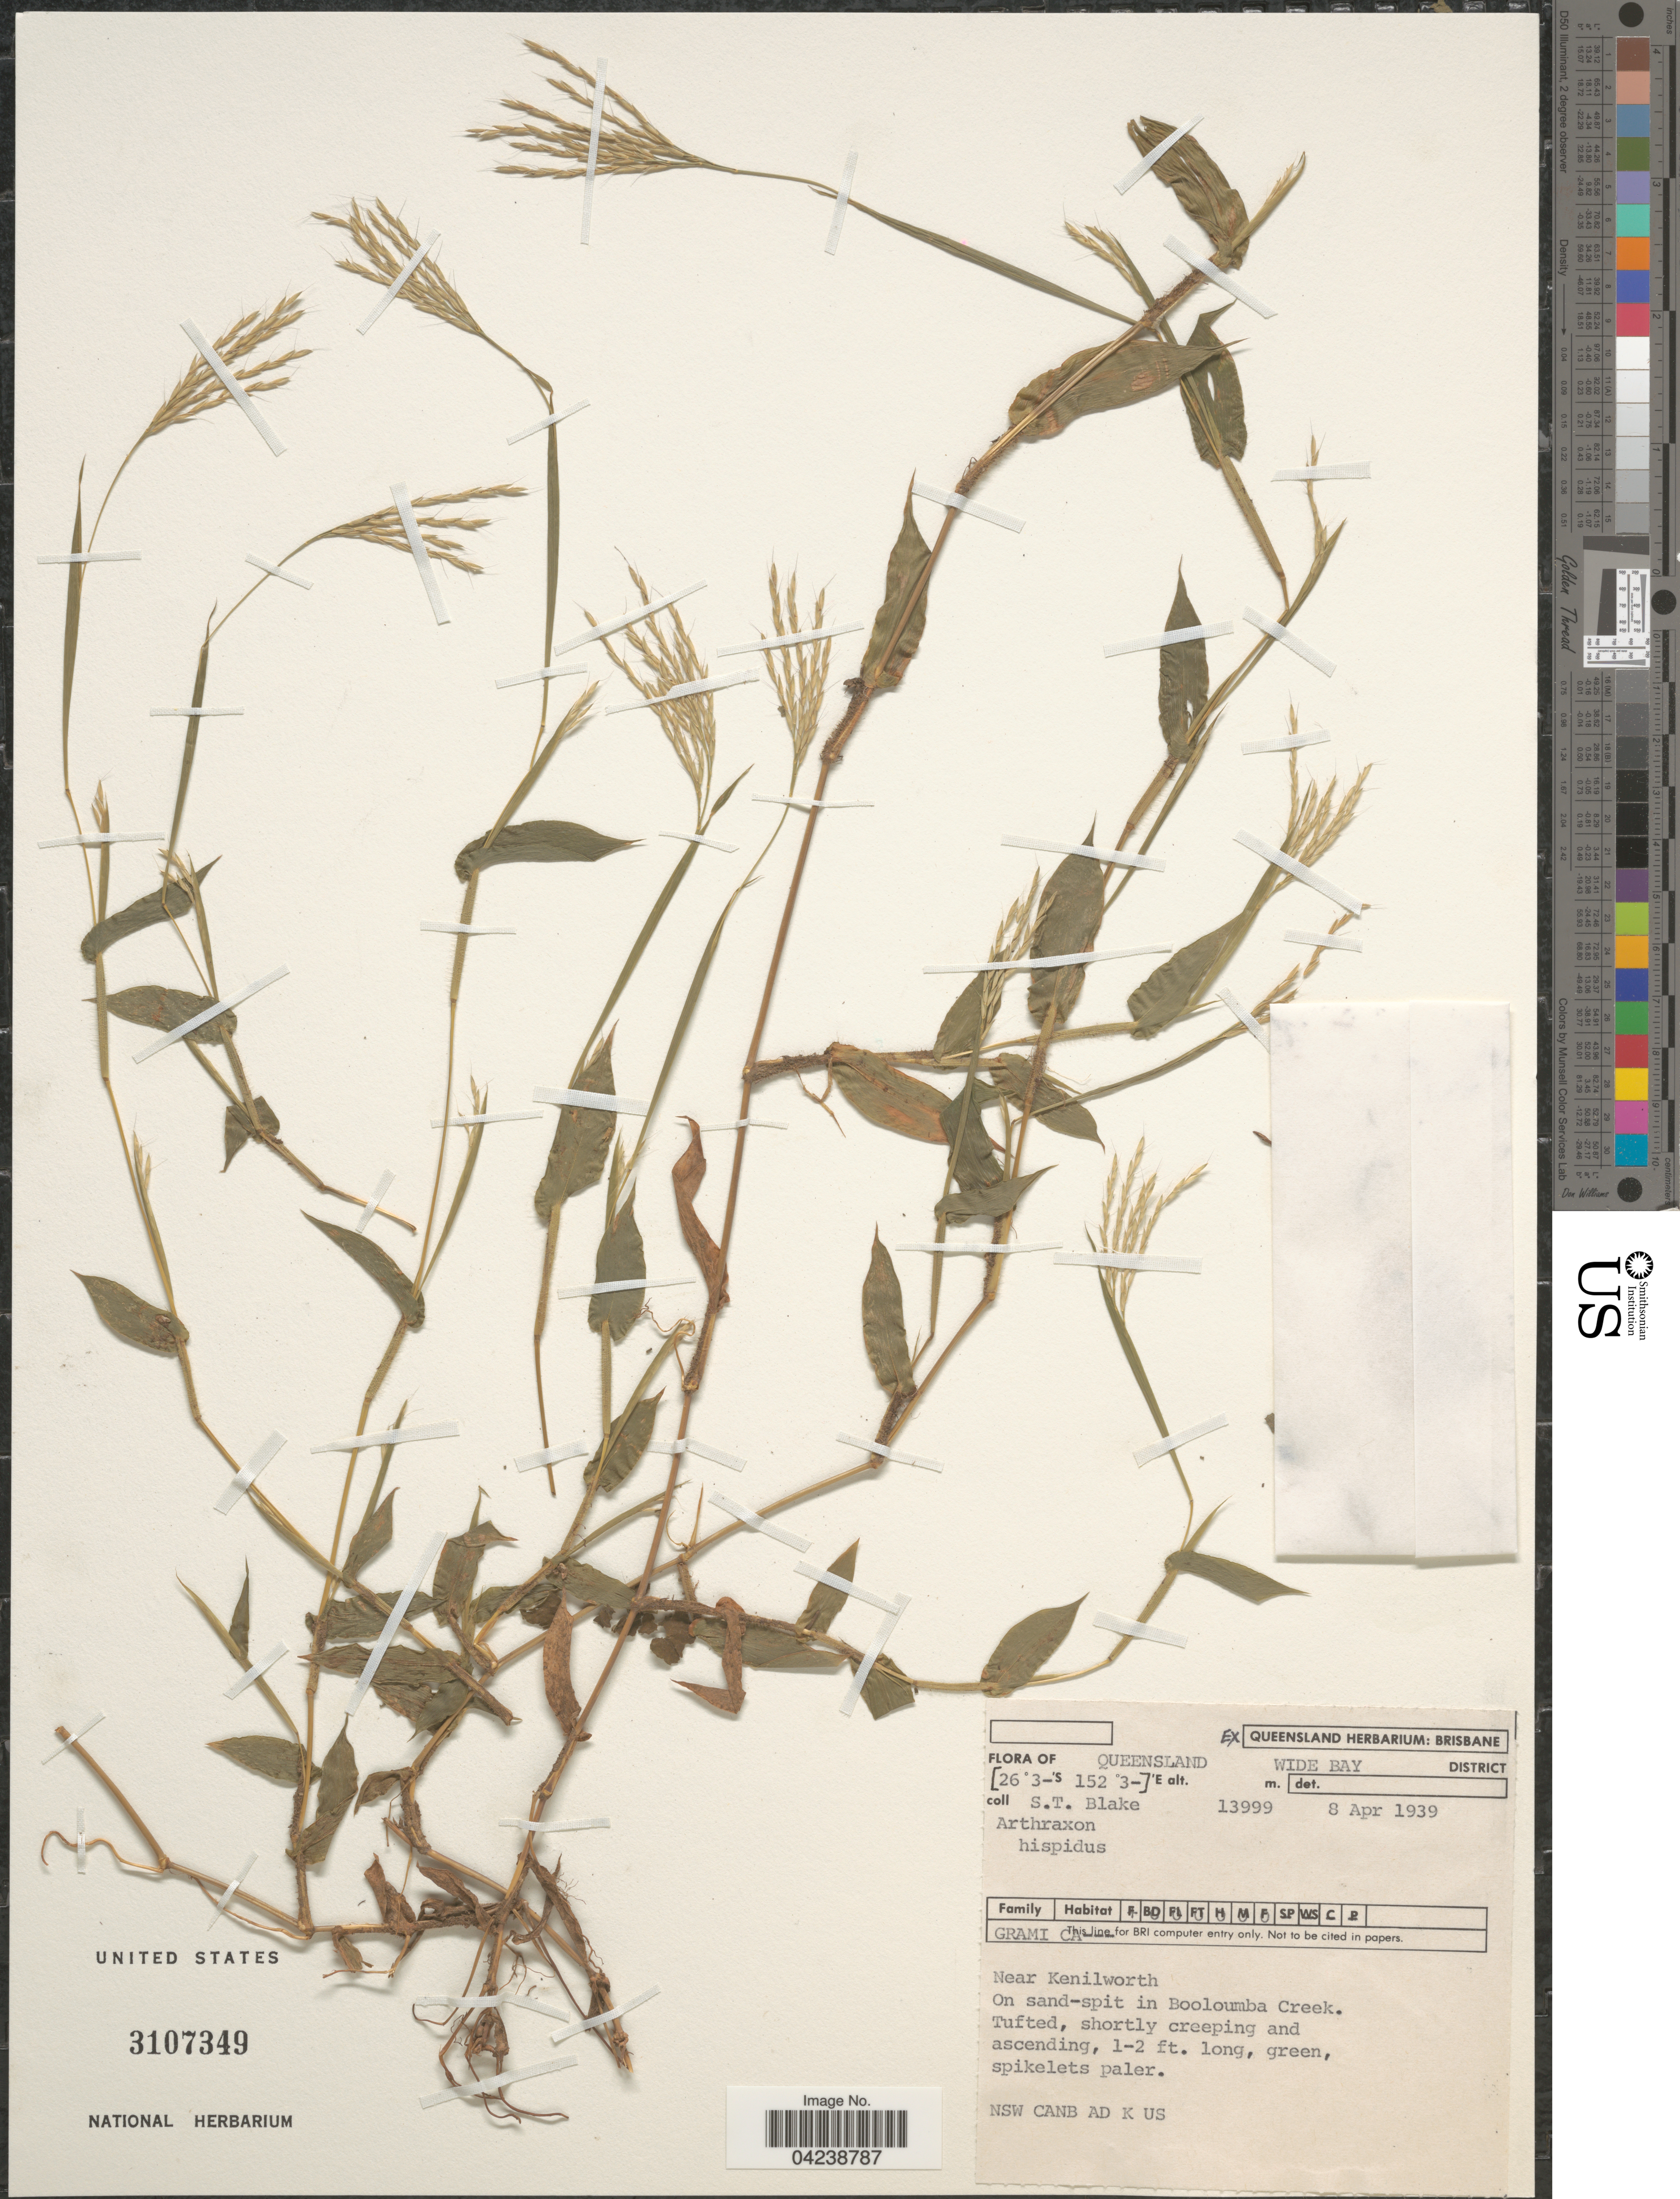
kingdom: Plantae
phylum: Tracheophyta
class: Liliopsida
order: Poales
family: Poaceae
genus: Arthraxon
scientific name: Arthraxon hispidus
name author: (Thunb.) Makino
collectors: S. T. Blake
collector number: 13999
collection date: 1939-04-08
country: Australia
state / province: Queensland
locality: Wide Bay District. Near Kenilworth. On sand-pit in Booloumba Creek.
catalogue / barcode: US 3107349